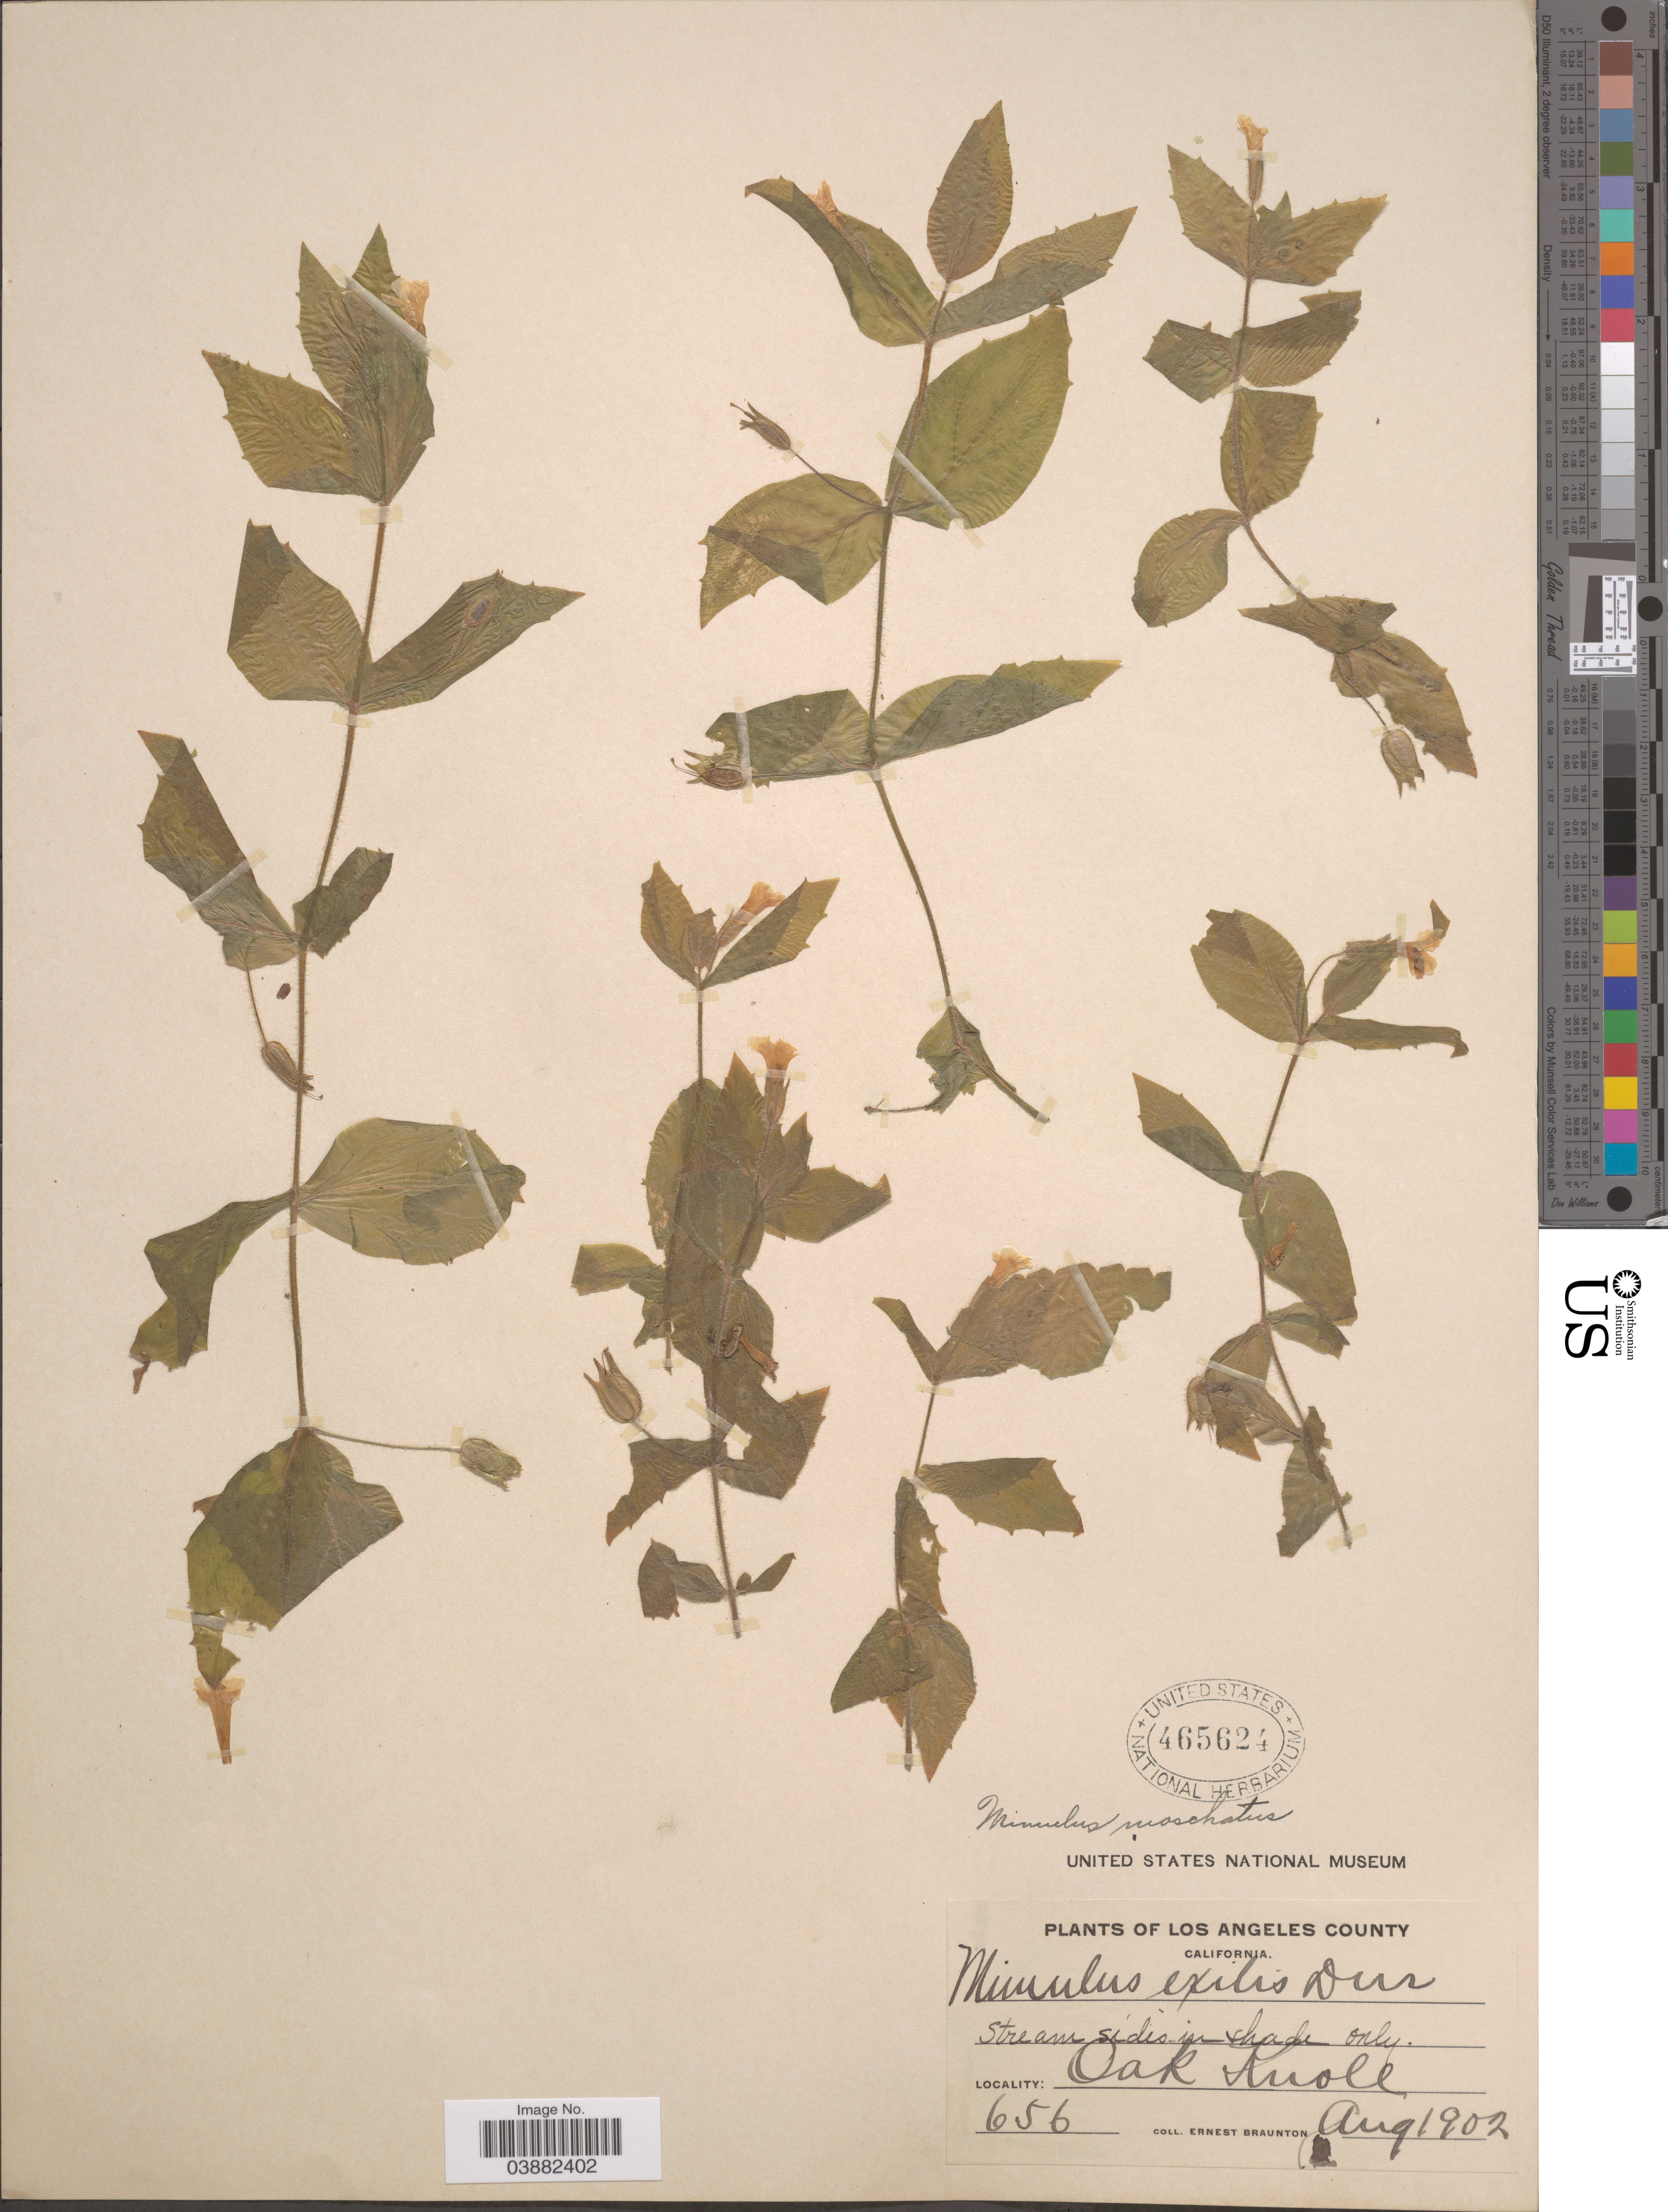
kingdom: Plantae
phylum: Tracheophyta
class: Magnoliopsida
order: Lamiales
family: Phrymaceae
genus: Mimulus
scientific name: Mimulus moschatus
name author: Douglas ex Lindl.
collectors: E. Braunton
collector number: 656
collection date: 1902-08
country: United States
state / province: California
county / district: Los Angeles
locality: Los Angeles County. Oak Knoll.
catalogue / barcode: US 465624